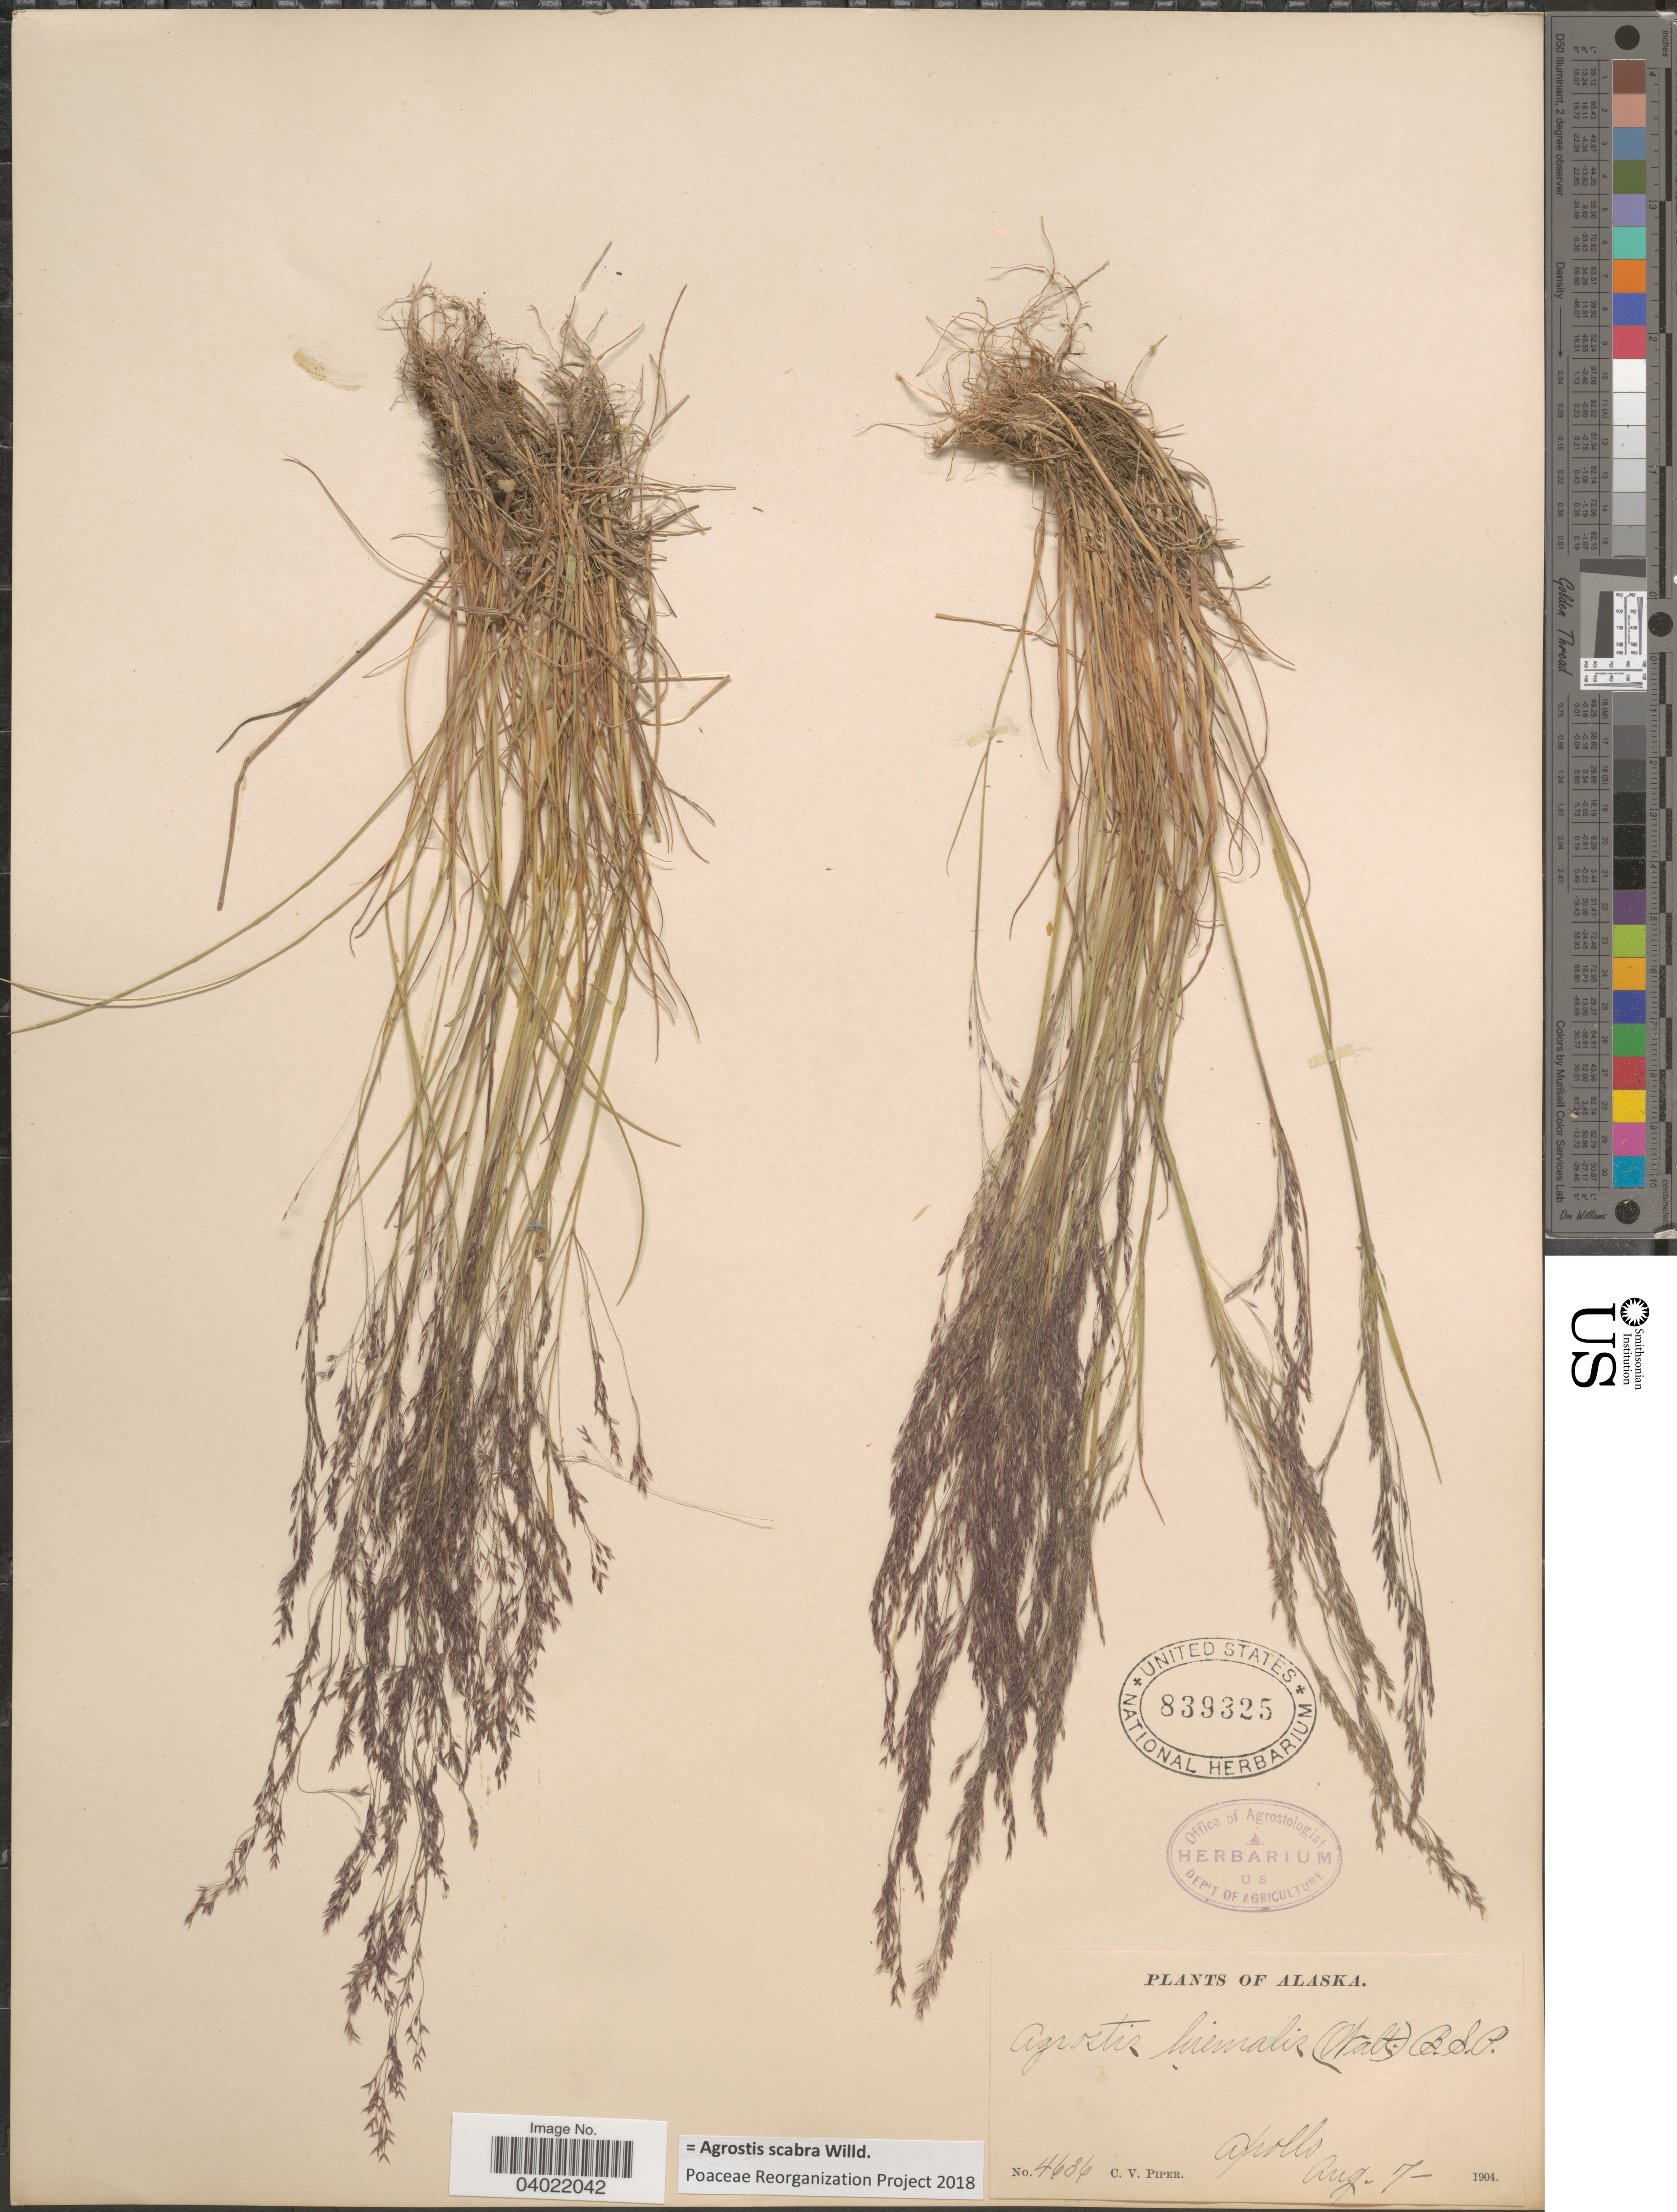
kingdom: Plantae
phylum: Tracheophyta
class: Liliopsida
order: Poales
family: Poaceae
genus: Agrostis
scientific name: Agrostis scabra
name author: Willd.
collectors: C. V. Piper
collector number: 4636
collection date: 1904-08-07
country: United States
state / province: Alaska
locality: Apollo.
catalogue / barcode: US 839325